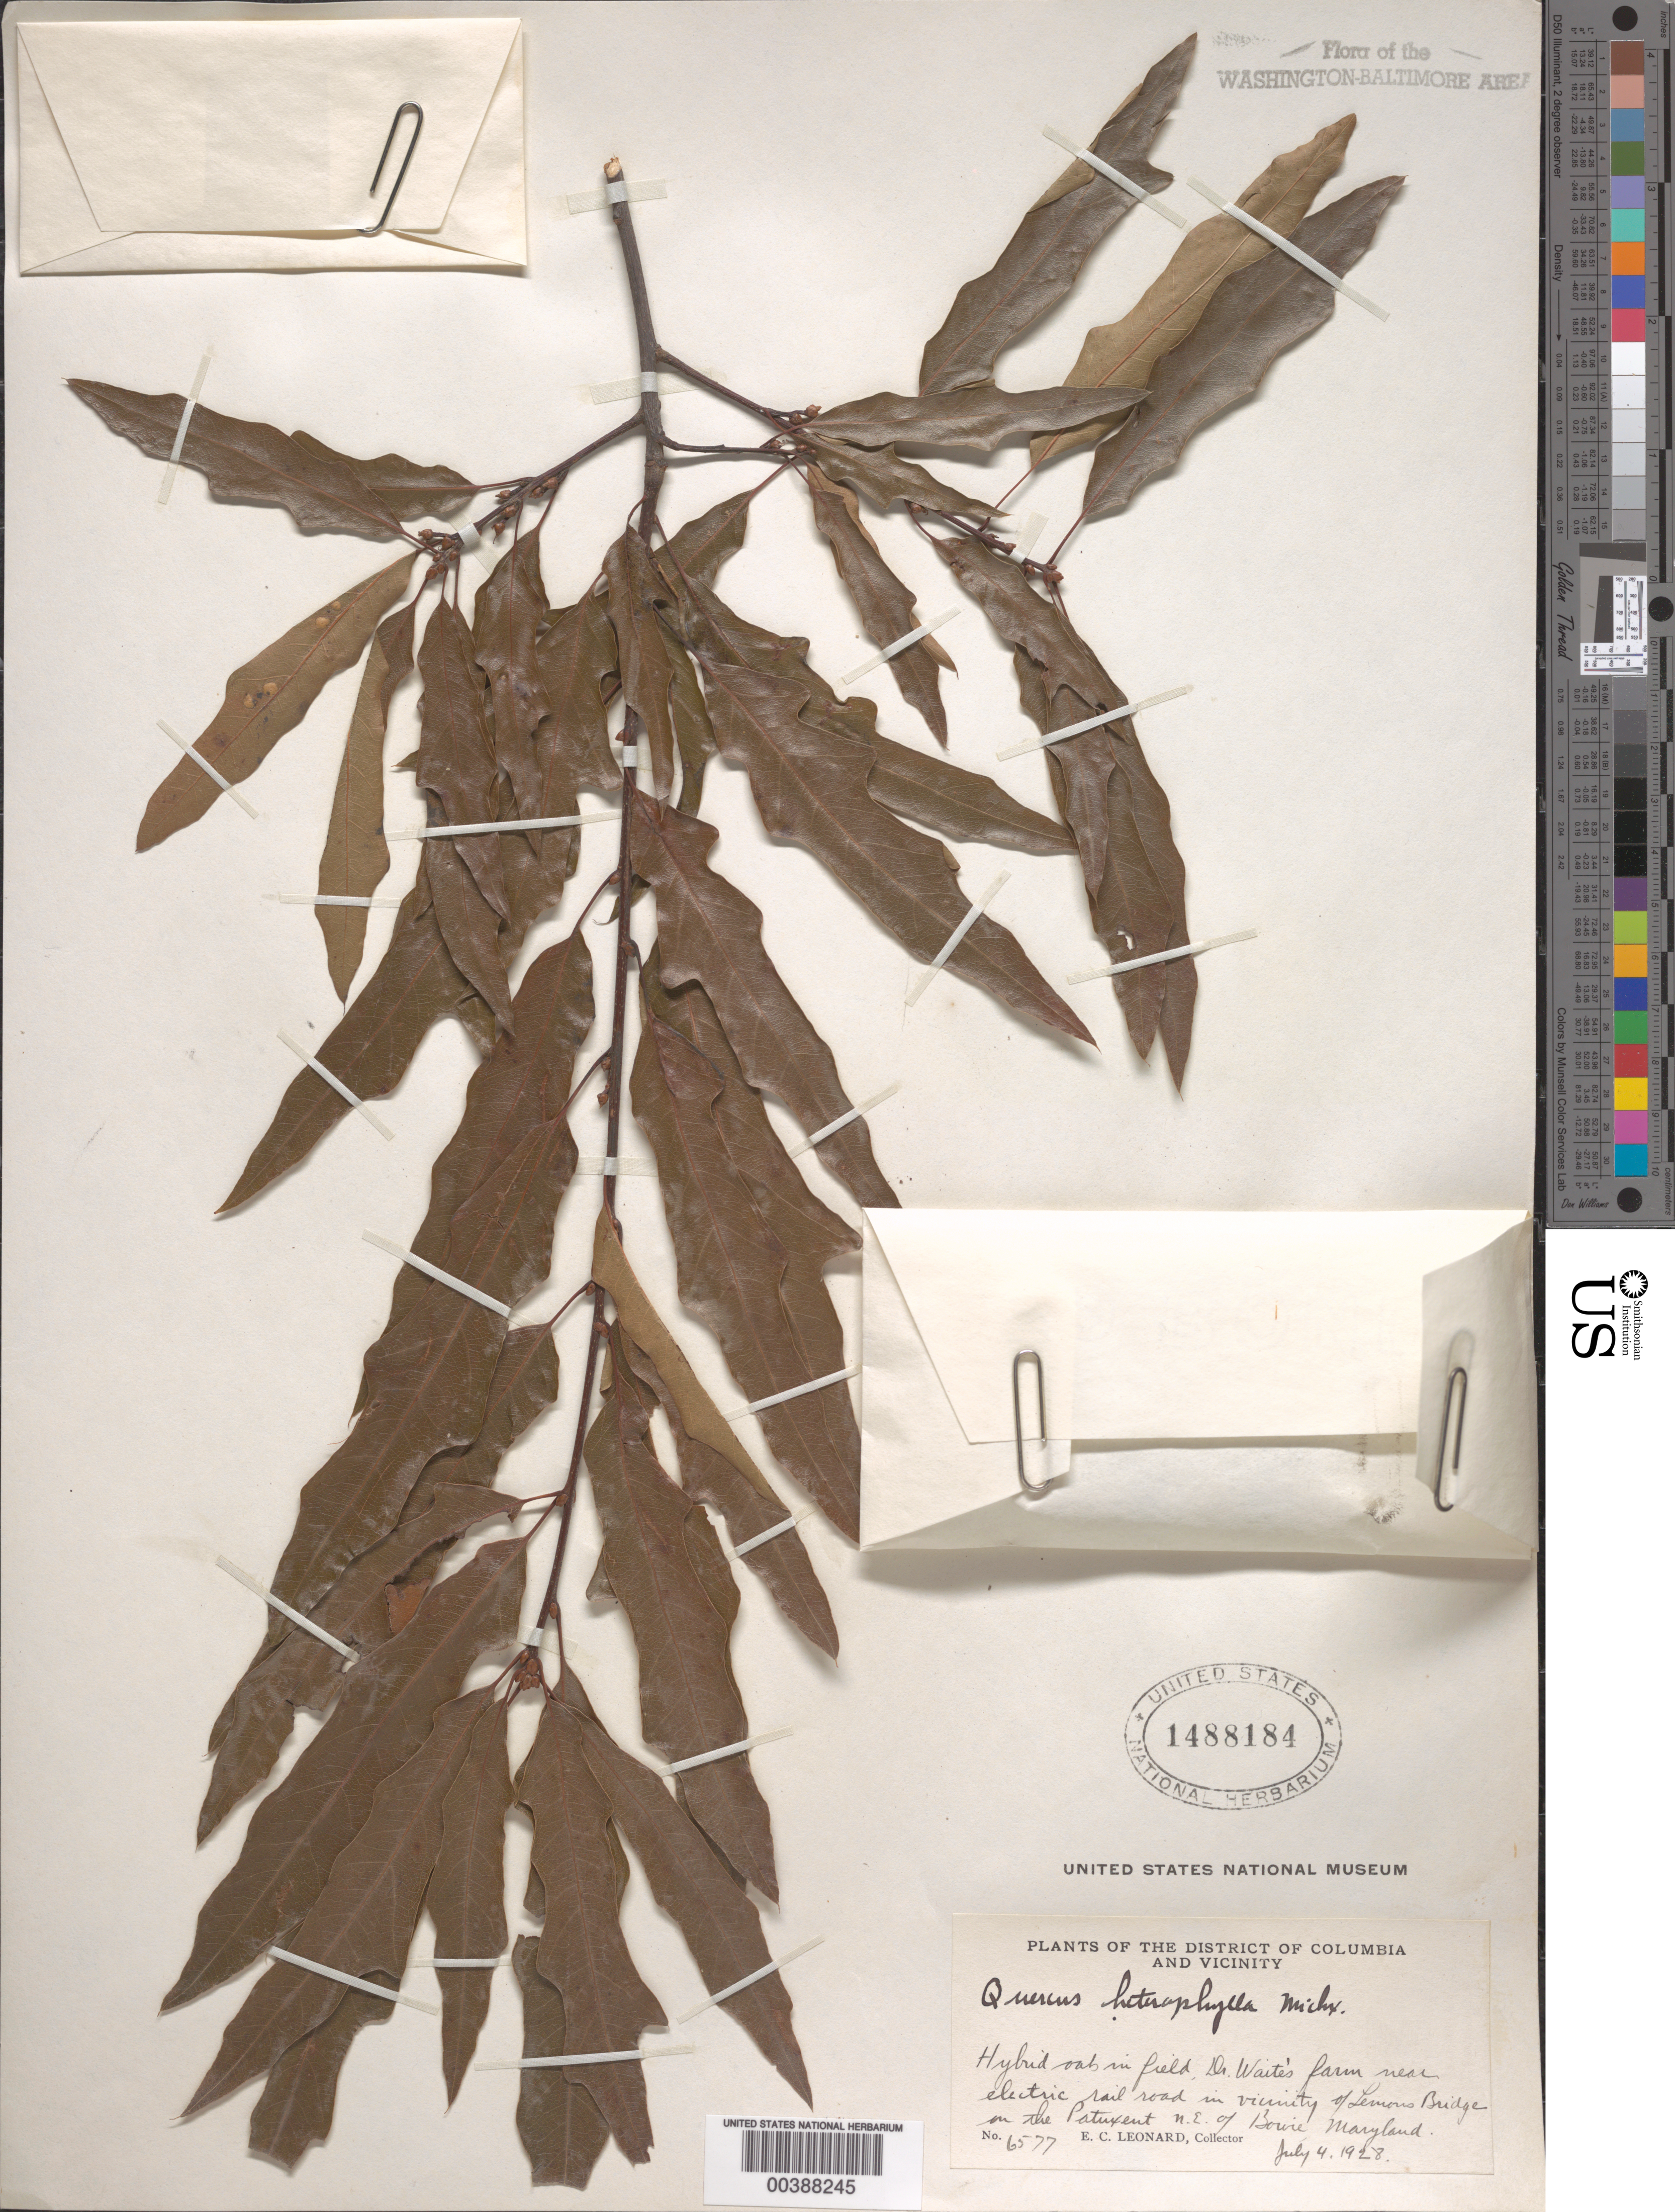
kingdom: Plantae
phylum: Tracheophyta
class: Magnoliopsida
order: Fagales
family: Fagaceae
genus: Quercus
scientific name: Quercus x heterophylla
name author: Michx.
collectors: E. C. Leonard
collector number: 6577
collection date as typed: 04 Jul 1928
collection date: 1928-07-04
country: United States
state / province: Maryland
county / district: Anne Arundel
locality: Lemons Bridge, Patuxent River, northeast of Bowie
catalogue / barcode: US 1488184